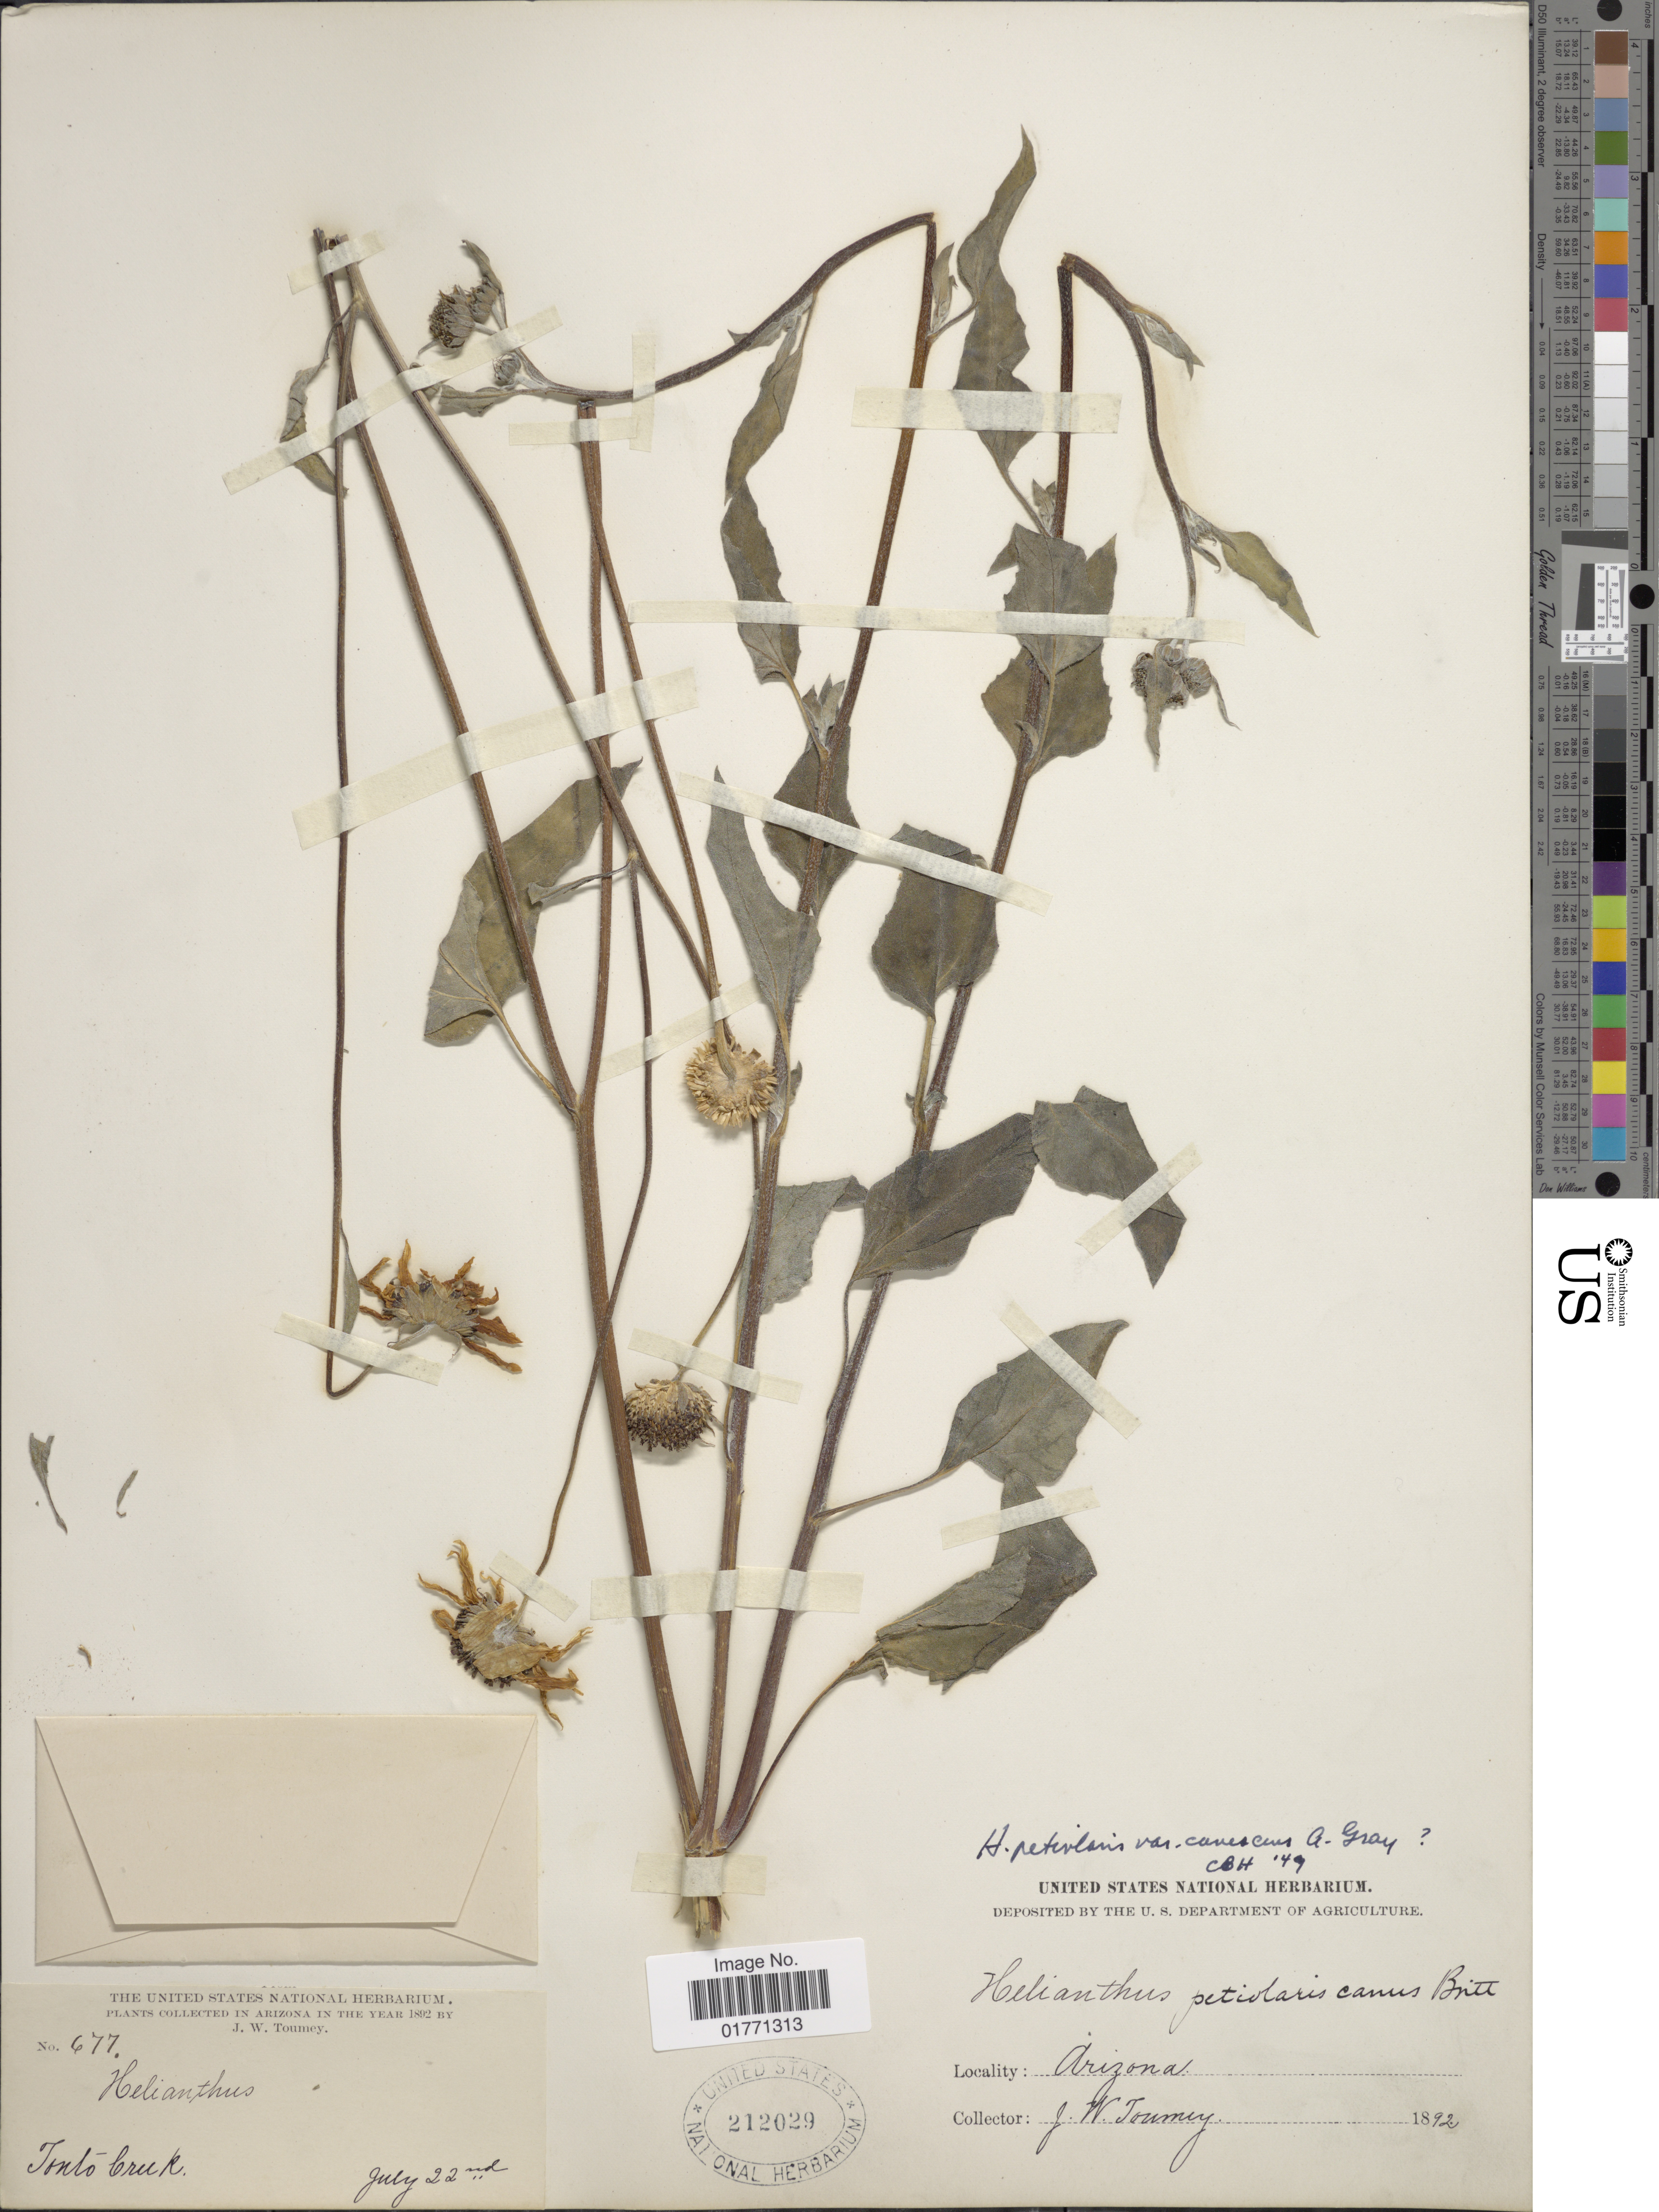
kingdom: Plantae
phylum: Tracheophyta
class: Magnoliopsida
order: Asterales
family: Asteraceae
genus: Helianthus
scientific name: Helianthus petiolaris var. canescens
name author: Nutt.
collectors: J. W. Toumey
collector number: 677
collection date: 1892-07-22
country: United States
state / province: Arizona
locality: Tonto Creek.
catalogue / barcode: US 212029